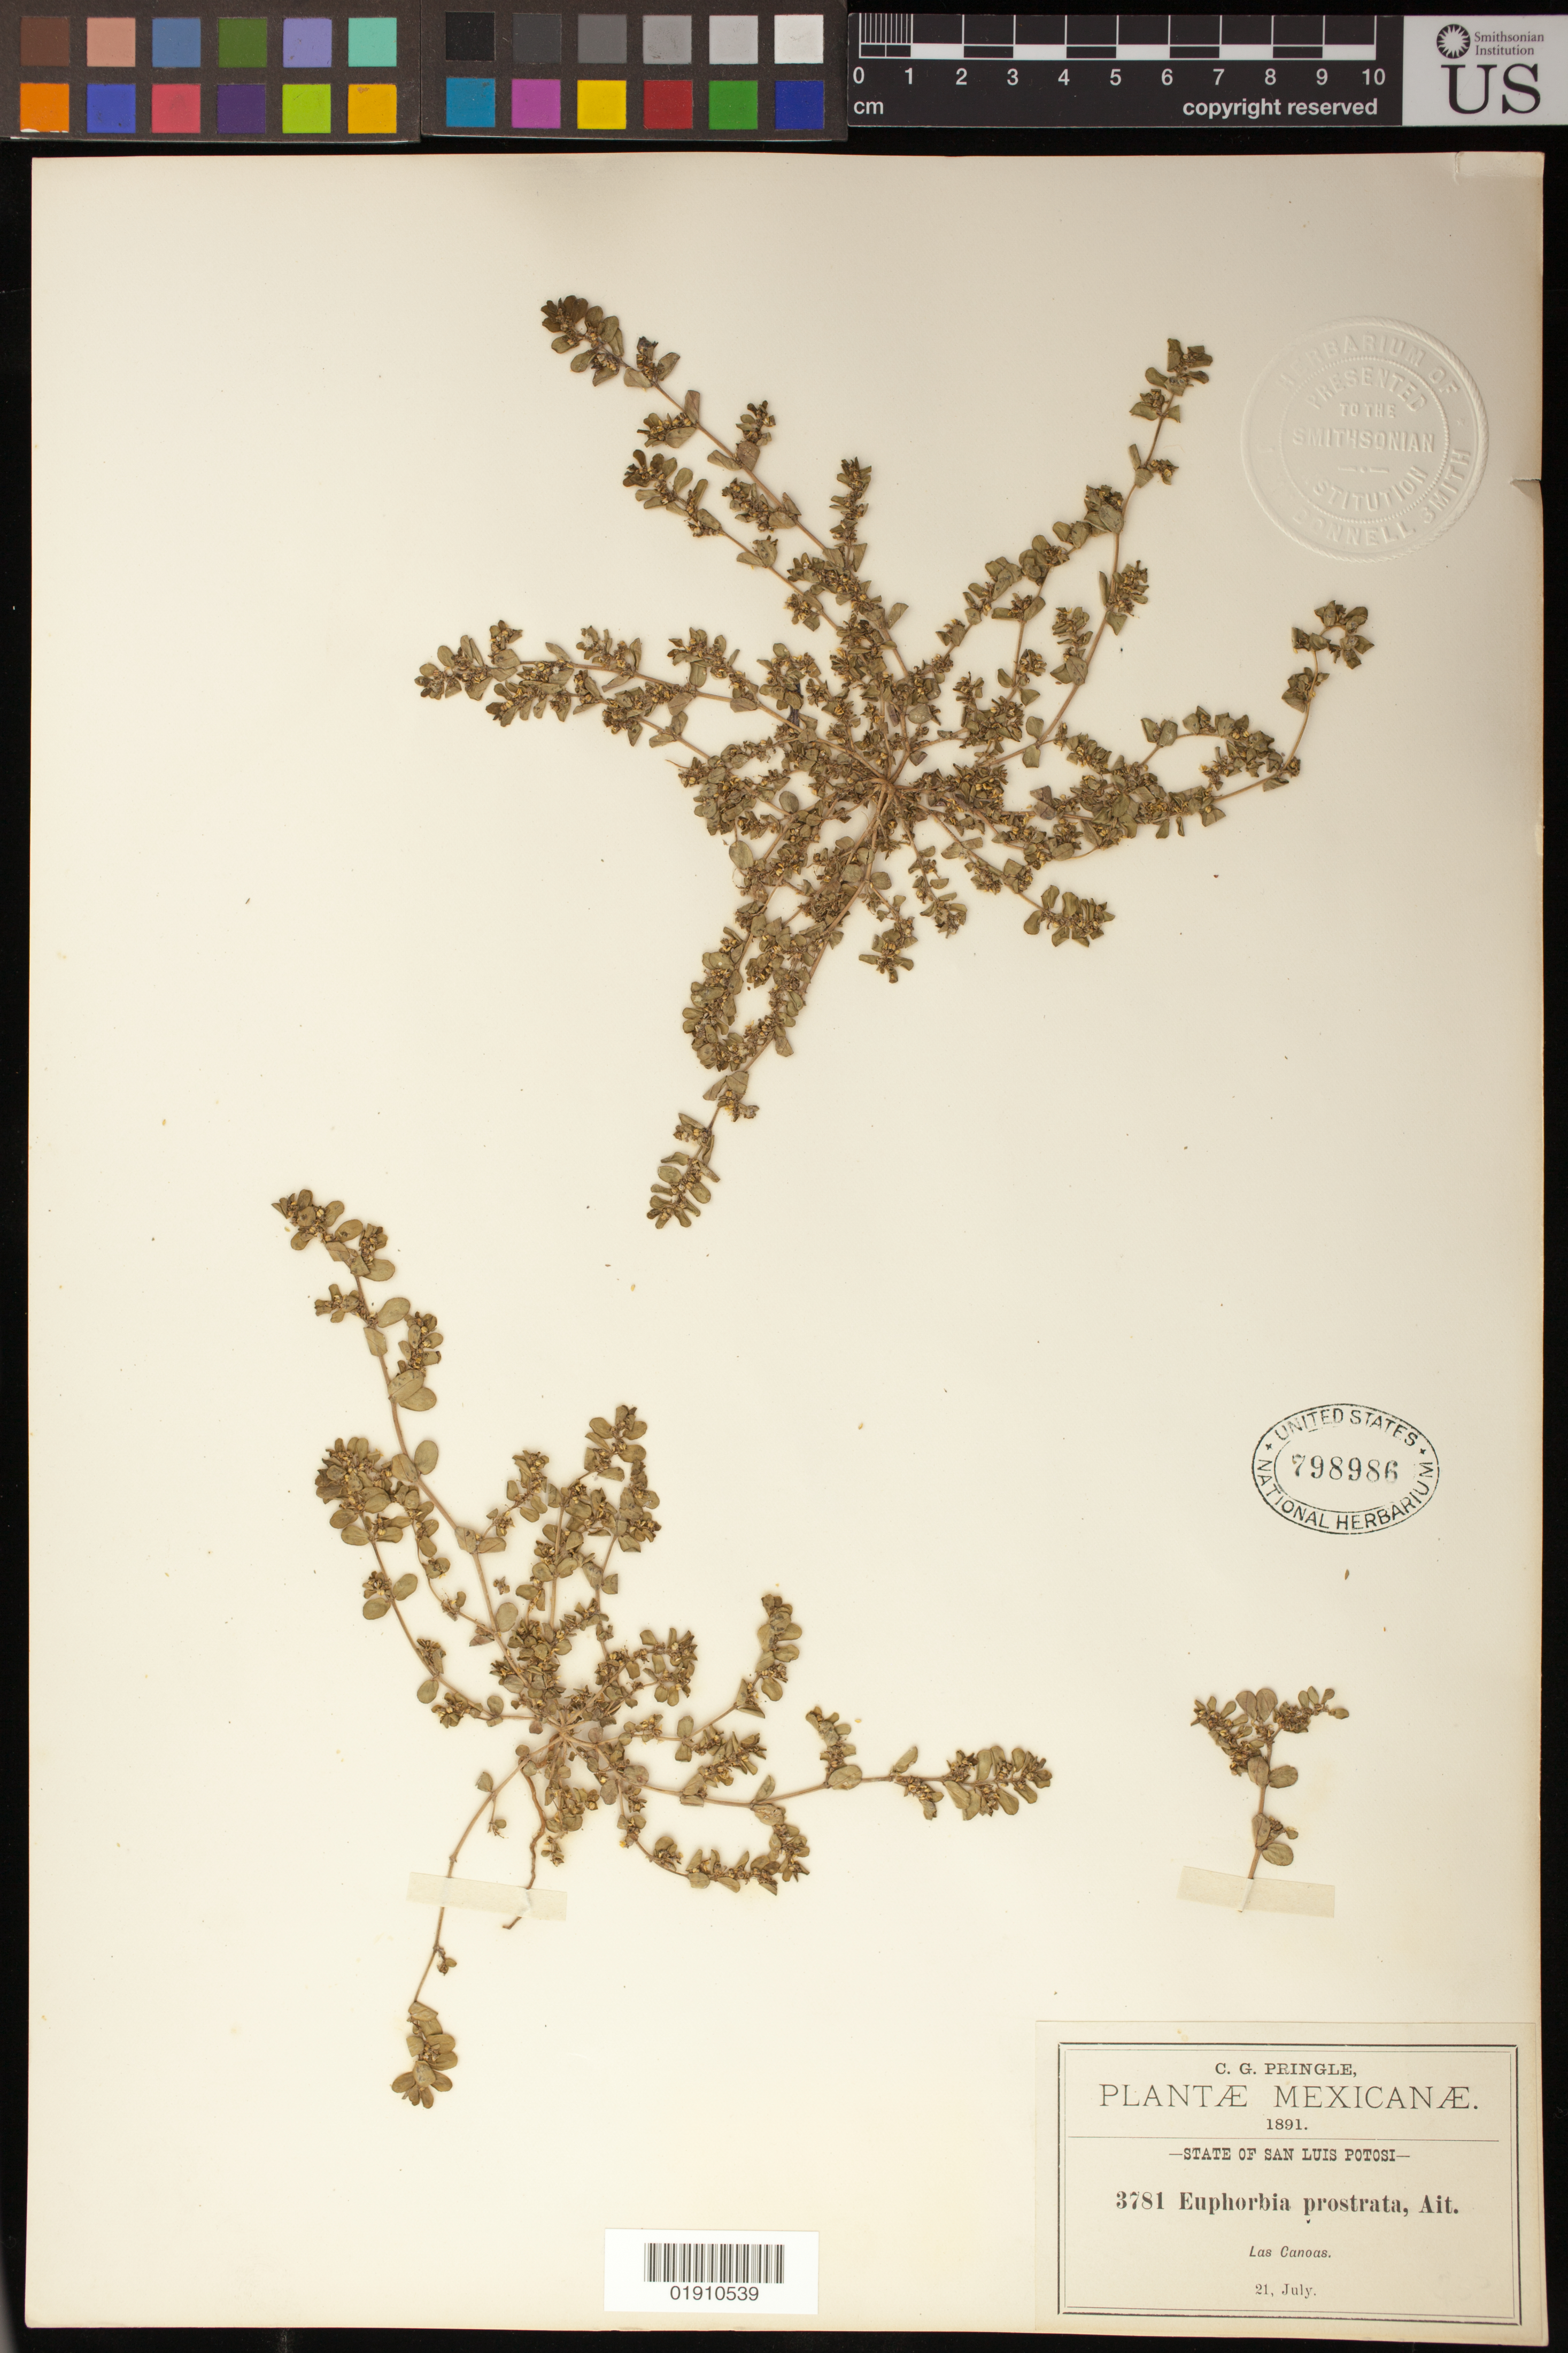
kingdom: Plantae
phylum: Tracheophyta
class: Magnoliopsida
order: Malpighiales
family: Euphorbiaceae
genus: Euphorbia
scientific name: Euphorbia prostrata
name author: Aiton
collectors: C. G. Pringle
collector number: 3781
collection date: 1891-07-21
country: Mexico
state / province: San Luis Potosí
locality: Las Canoas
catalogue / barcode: US 798986